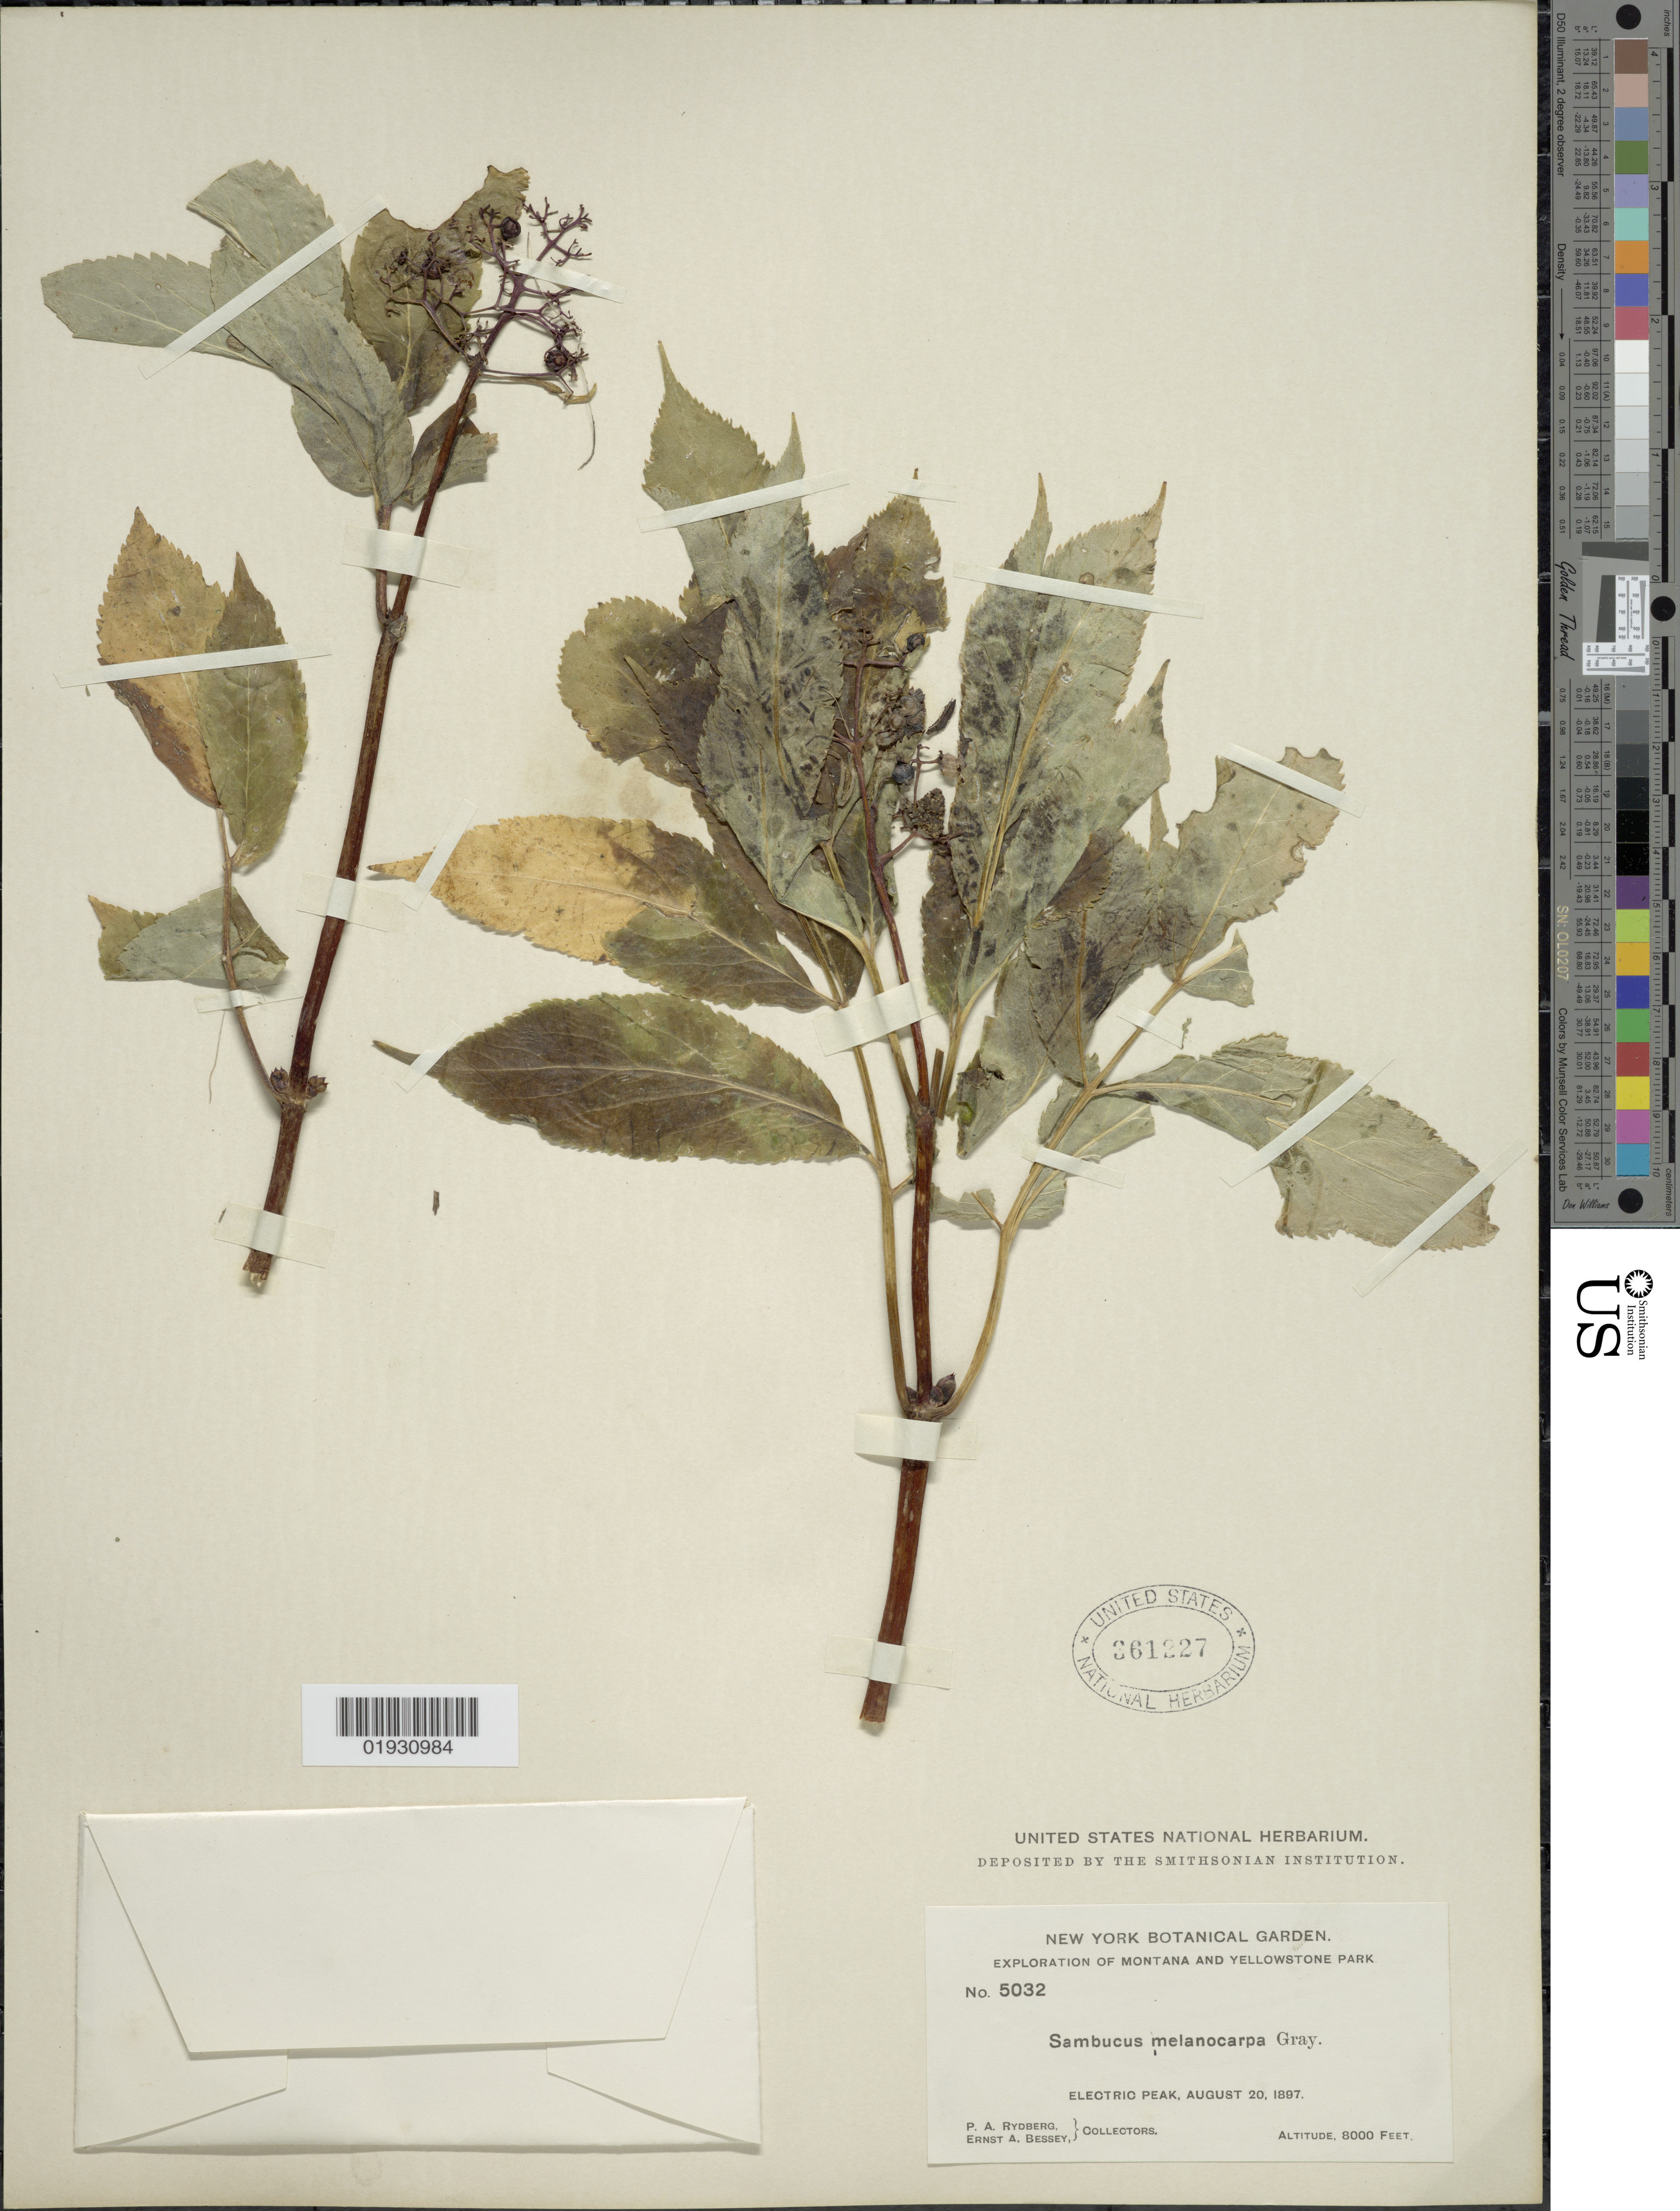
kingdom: Plantae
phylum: Tracheophyta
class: Magnoliopsida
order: Dipsacales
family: Viburnaceae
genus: Sambucus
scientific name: Sambucus melanocarpa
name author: A. Gray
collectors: P. A. Rydberg & E. A. Bessey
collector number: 5032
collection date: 1897-08-20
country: United States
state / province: Montana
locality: Montana and Yellowstone Park. Electric Peak.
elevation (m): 2438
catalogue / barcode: US 361227